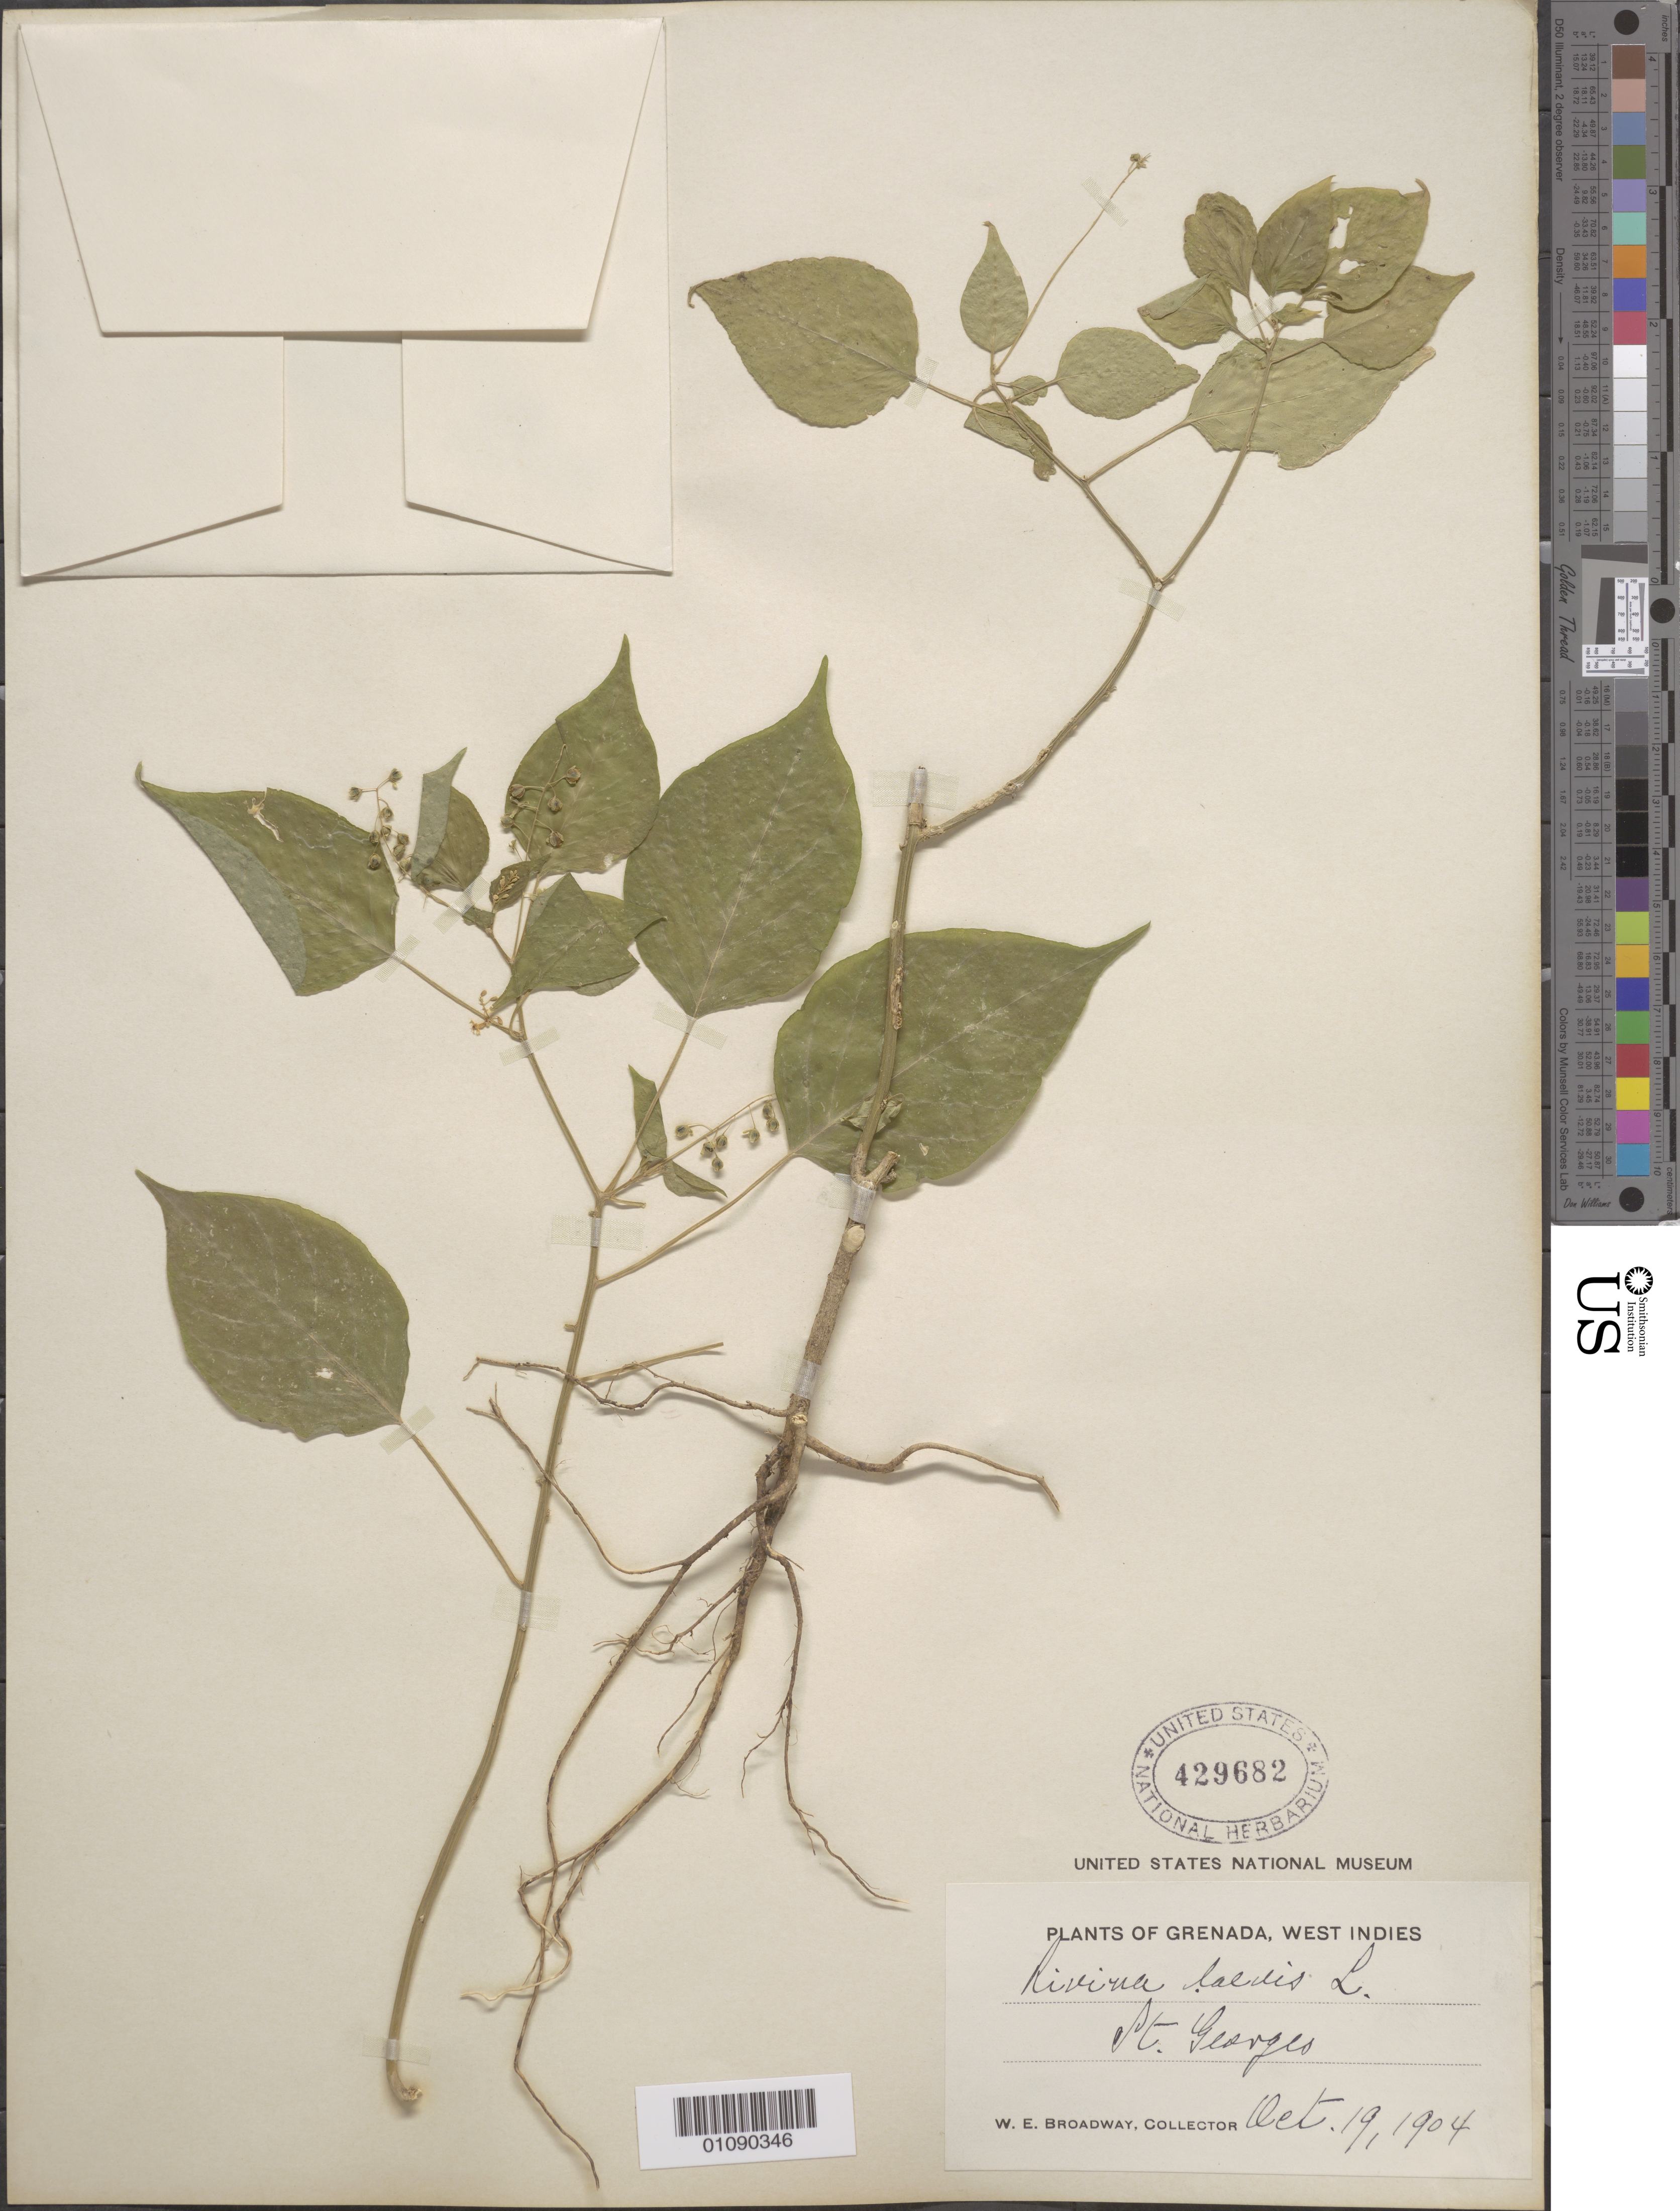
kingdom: Plantae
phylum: Tracheophyta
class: Magnoliopsida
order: Caryophyllales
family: Phytolaccaceae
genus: Rivina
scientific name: Rivina humilis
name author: L.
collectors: W. E. Broadway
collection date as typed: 19 Oct 1904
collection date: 1904-10-19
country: Grenada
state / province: Saint George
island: Grenada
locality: St. Georges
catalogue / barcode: US 429682